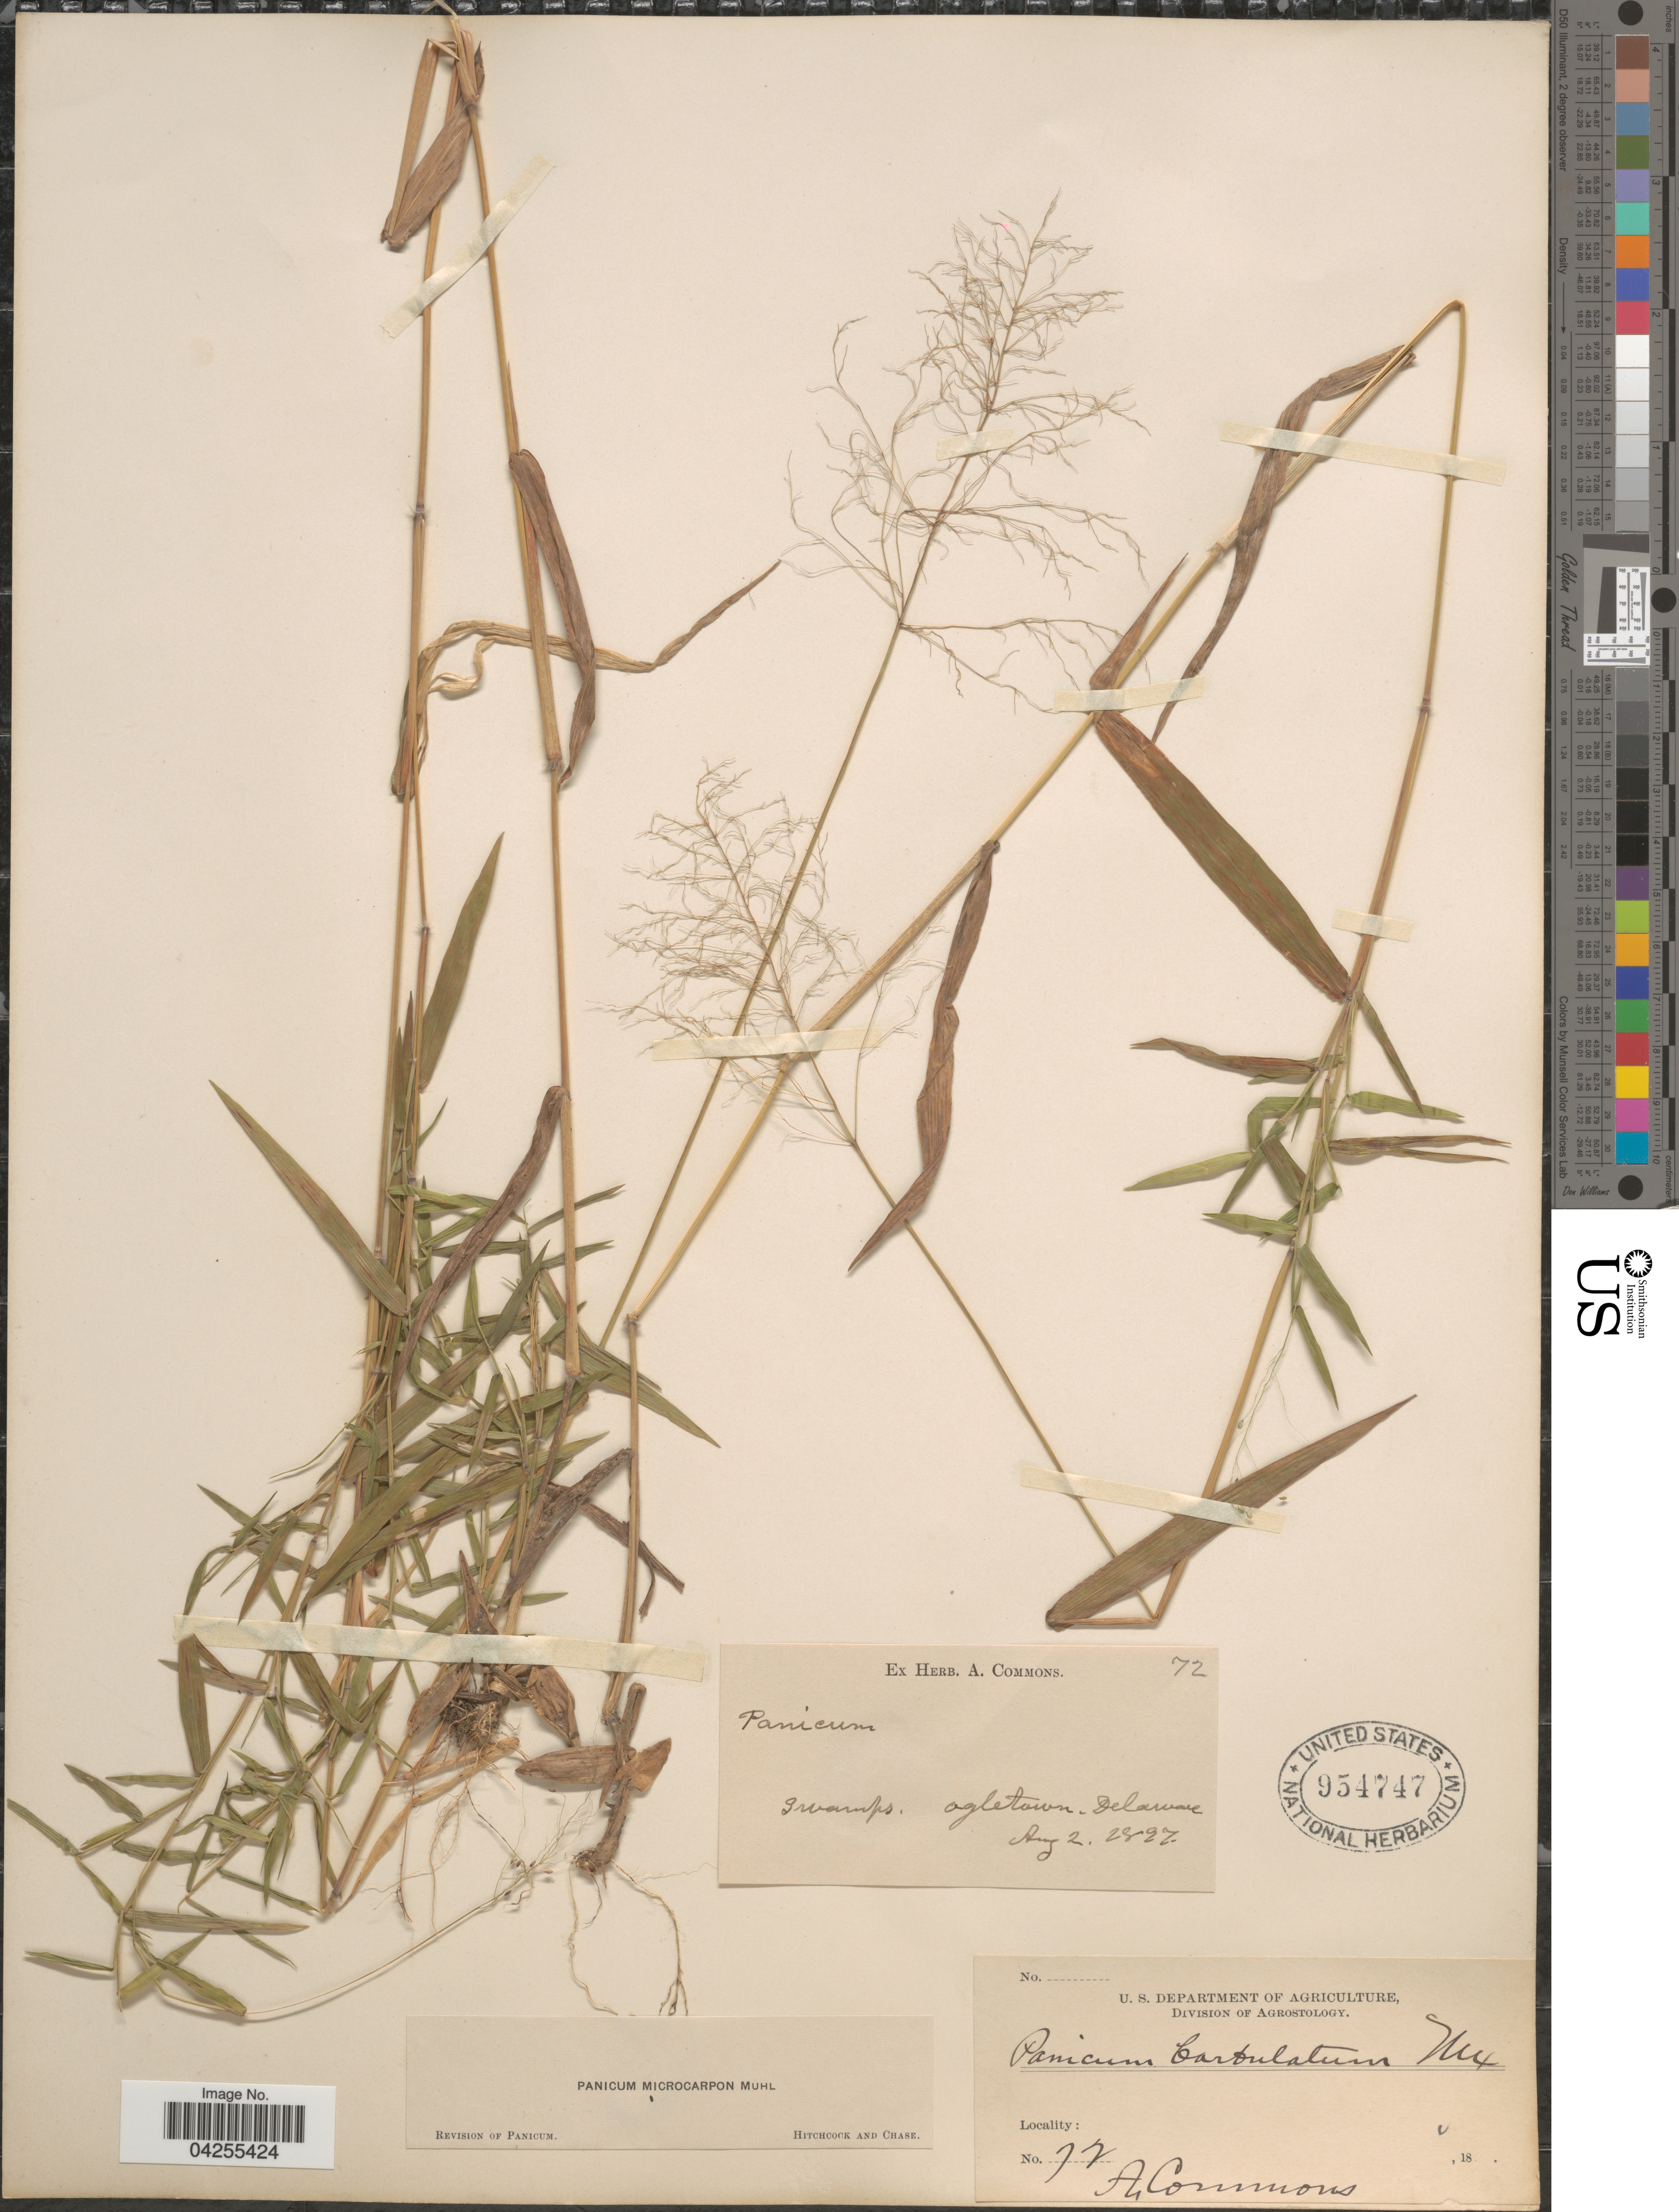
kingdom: Plantae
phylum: Tracheophyta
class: Liliopsida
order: Poales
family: Poaceae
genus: Dichanthelium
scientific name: Dichanthelium dichotomum var. dichotomum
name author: (L.) Gould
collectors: A. Commons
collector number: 72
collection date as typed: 18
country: United States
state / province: Delaware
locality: Ogletown.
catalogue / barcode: US 954747